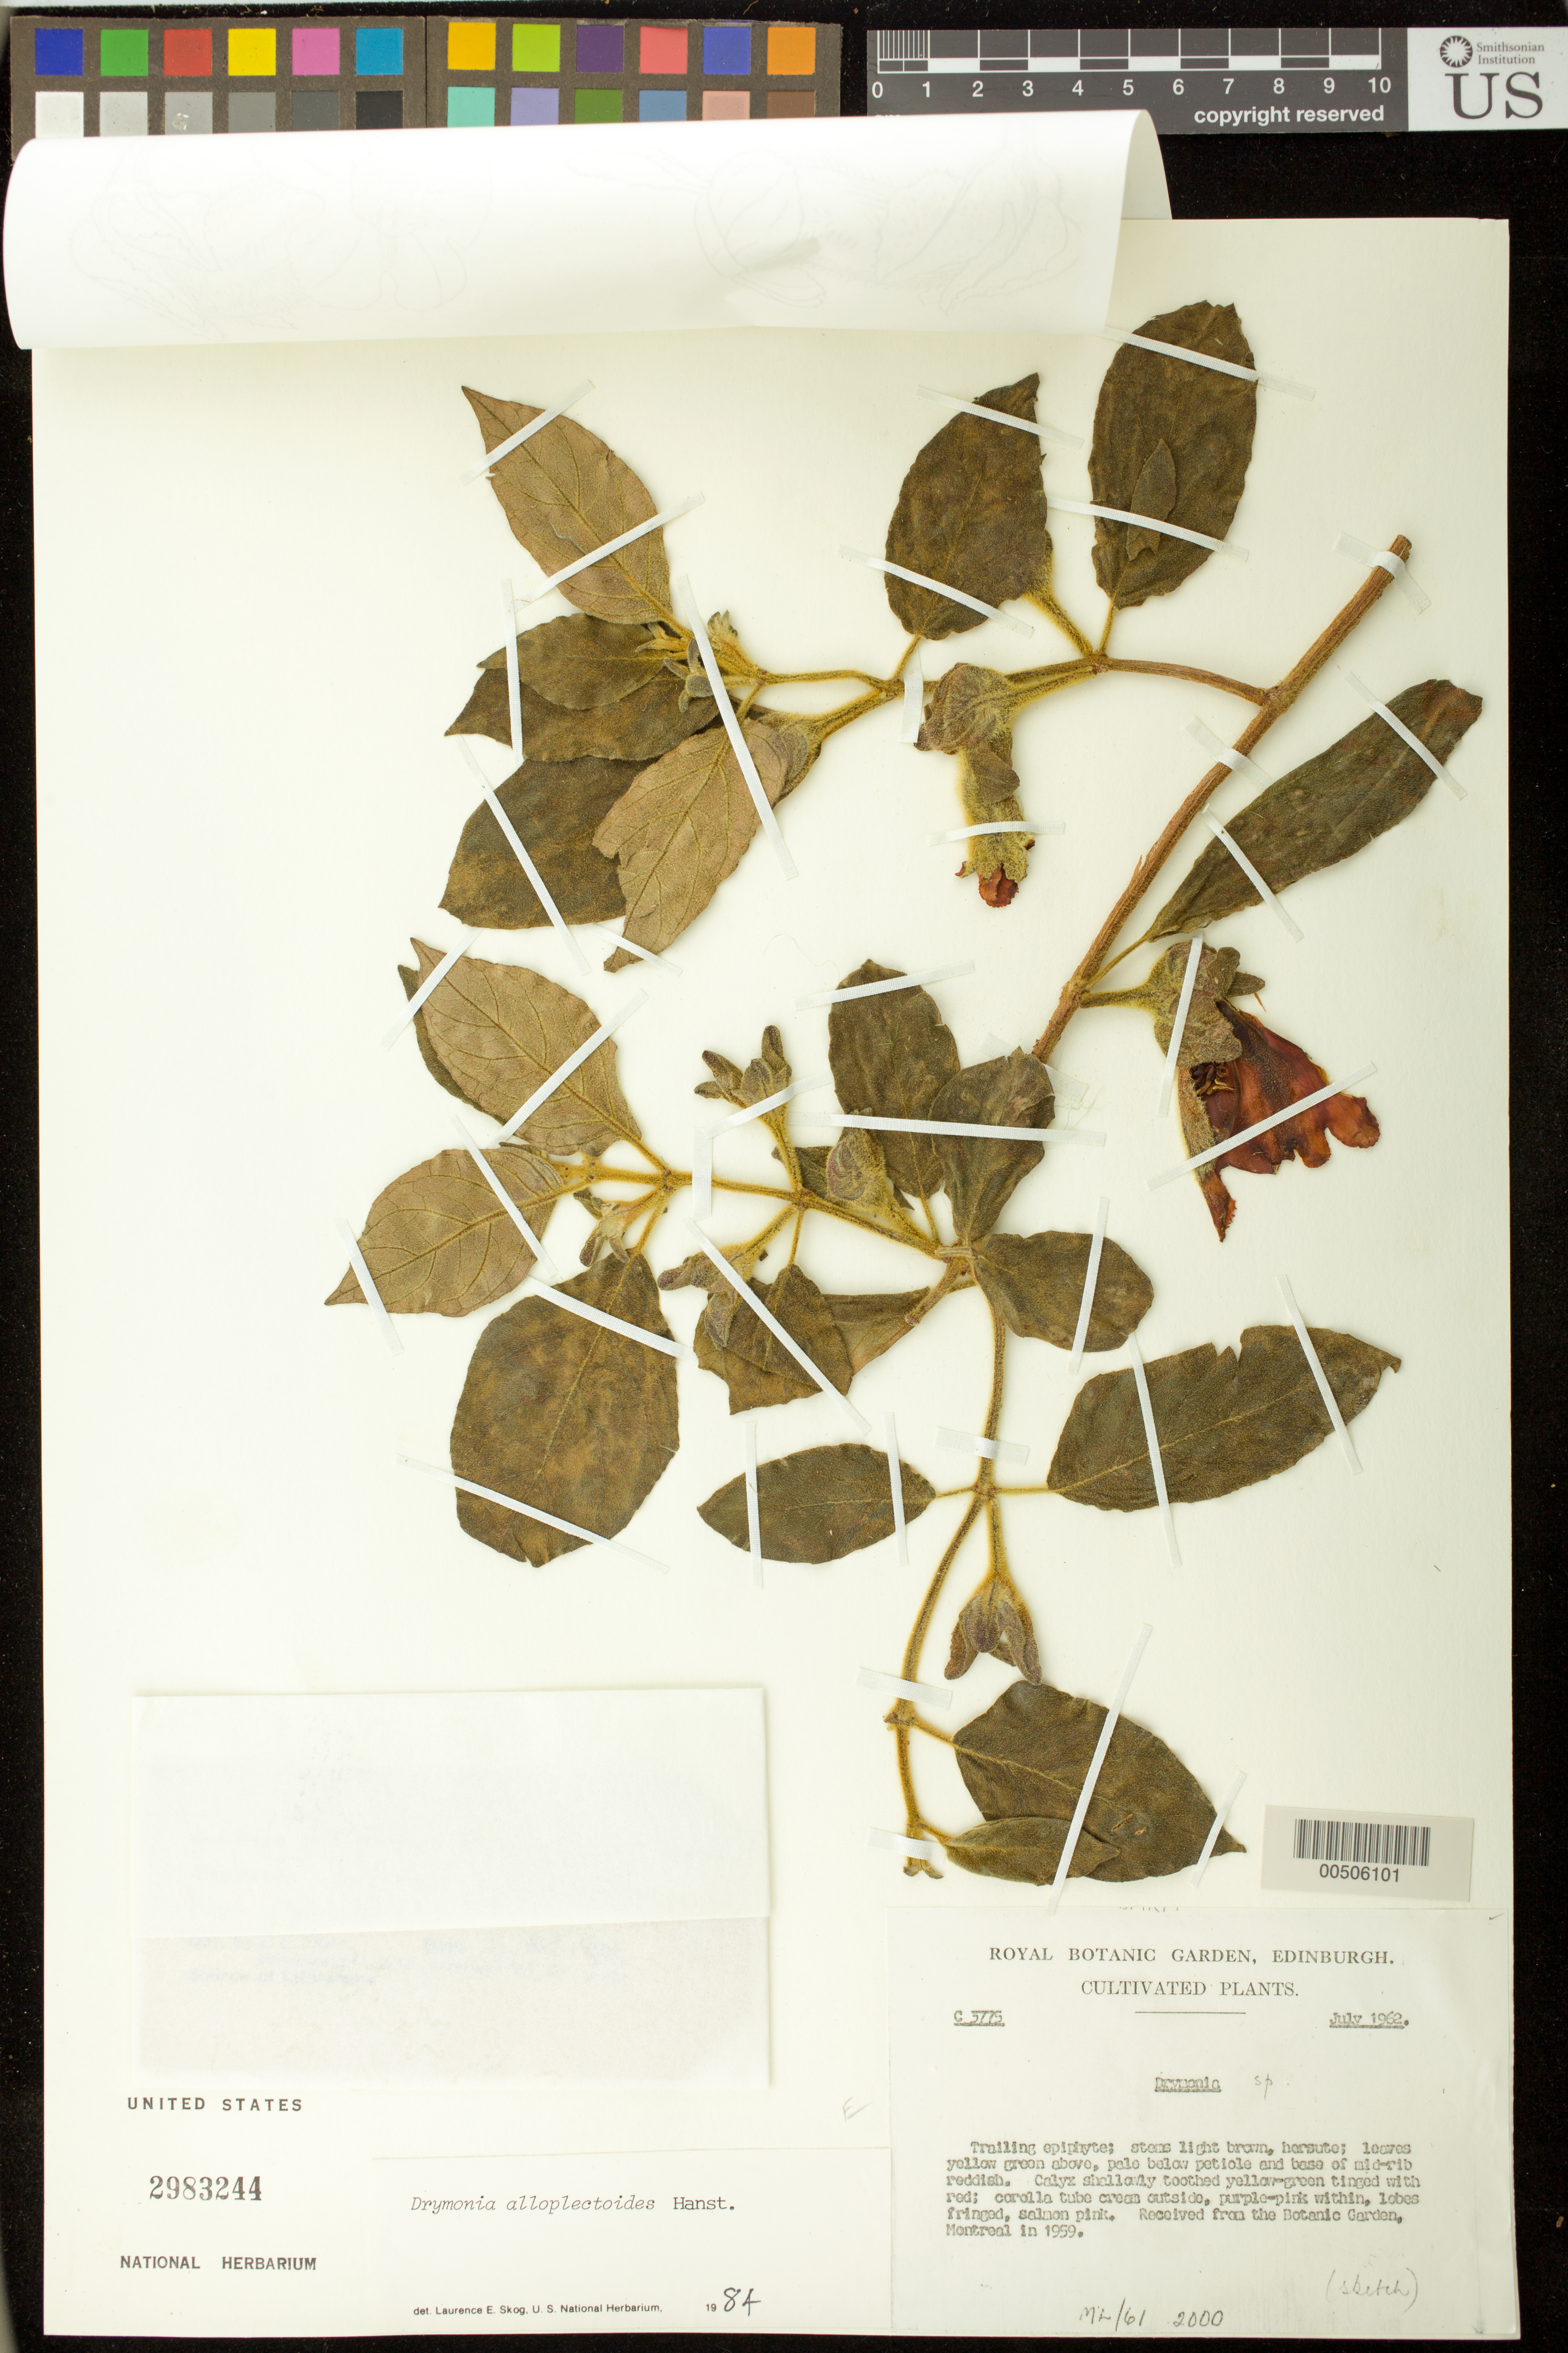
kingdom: Plantae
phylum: Tracheophyta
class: Magnoliopsida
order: Lamiales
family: Gesneriaceae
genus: Drymonia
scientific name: Drymonia alloplectoides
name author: Hanst.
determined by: Skog, Laurence E.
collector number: ML/ 61 2000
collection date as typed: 1959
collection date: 1959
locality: Canada, Montreal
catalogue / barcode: US 2983244